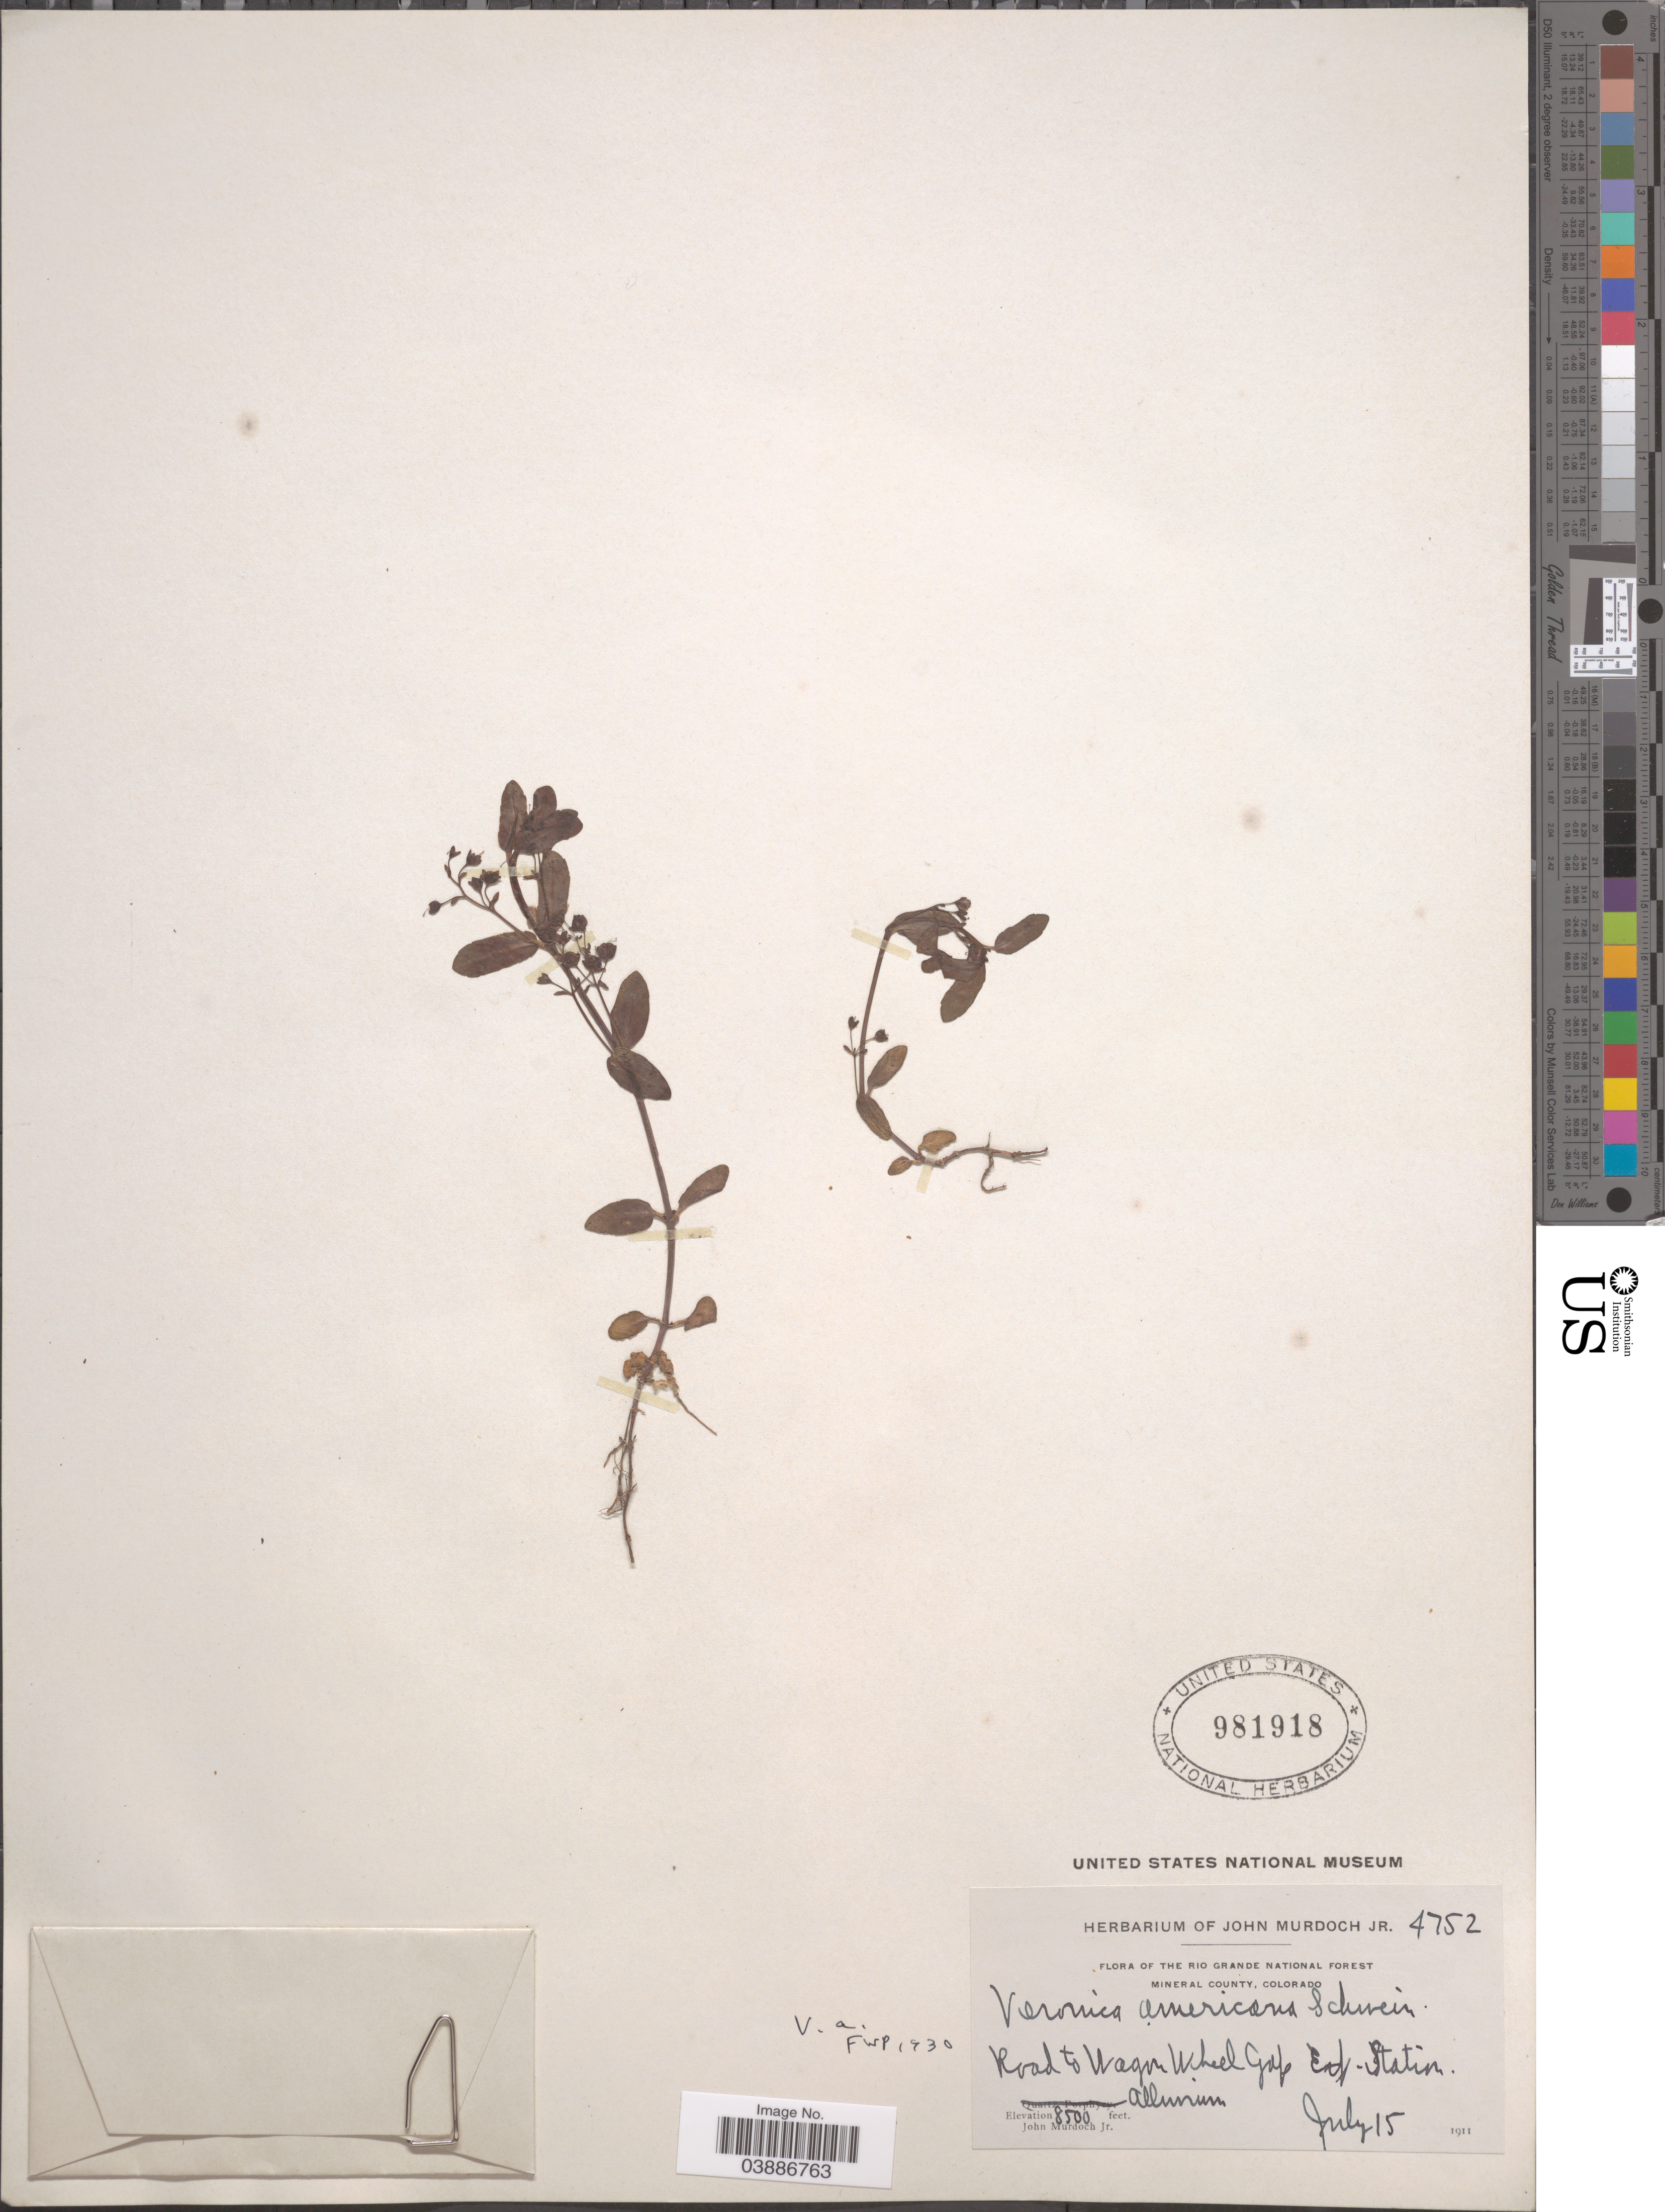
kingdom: Plantae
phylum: Tracheophyta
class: Magnoliopsida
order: Lamiales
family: Plantaginaceae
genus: Veronica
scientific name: Veronica americana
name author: Schwein. ex Benth.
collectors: J. Murdoch Jr.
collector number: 4752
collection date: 1911-07-15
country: United States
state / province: Colorado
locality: The Rio Grande National Forest. Mineral County. Road to Wagon Wheel Gap East-Station.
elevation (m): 2591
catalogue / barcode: US 981918